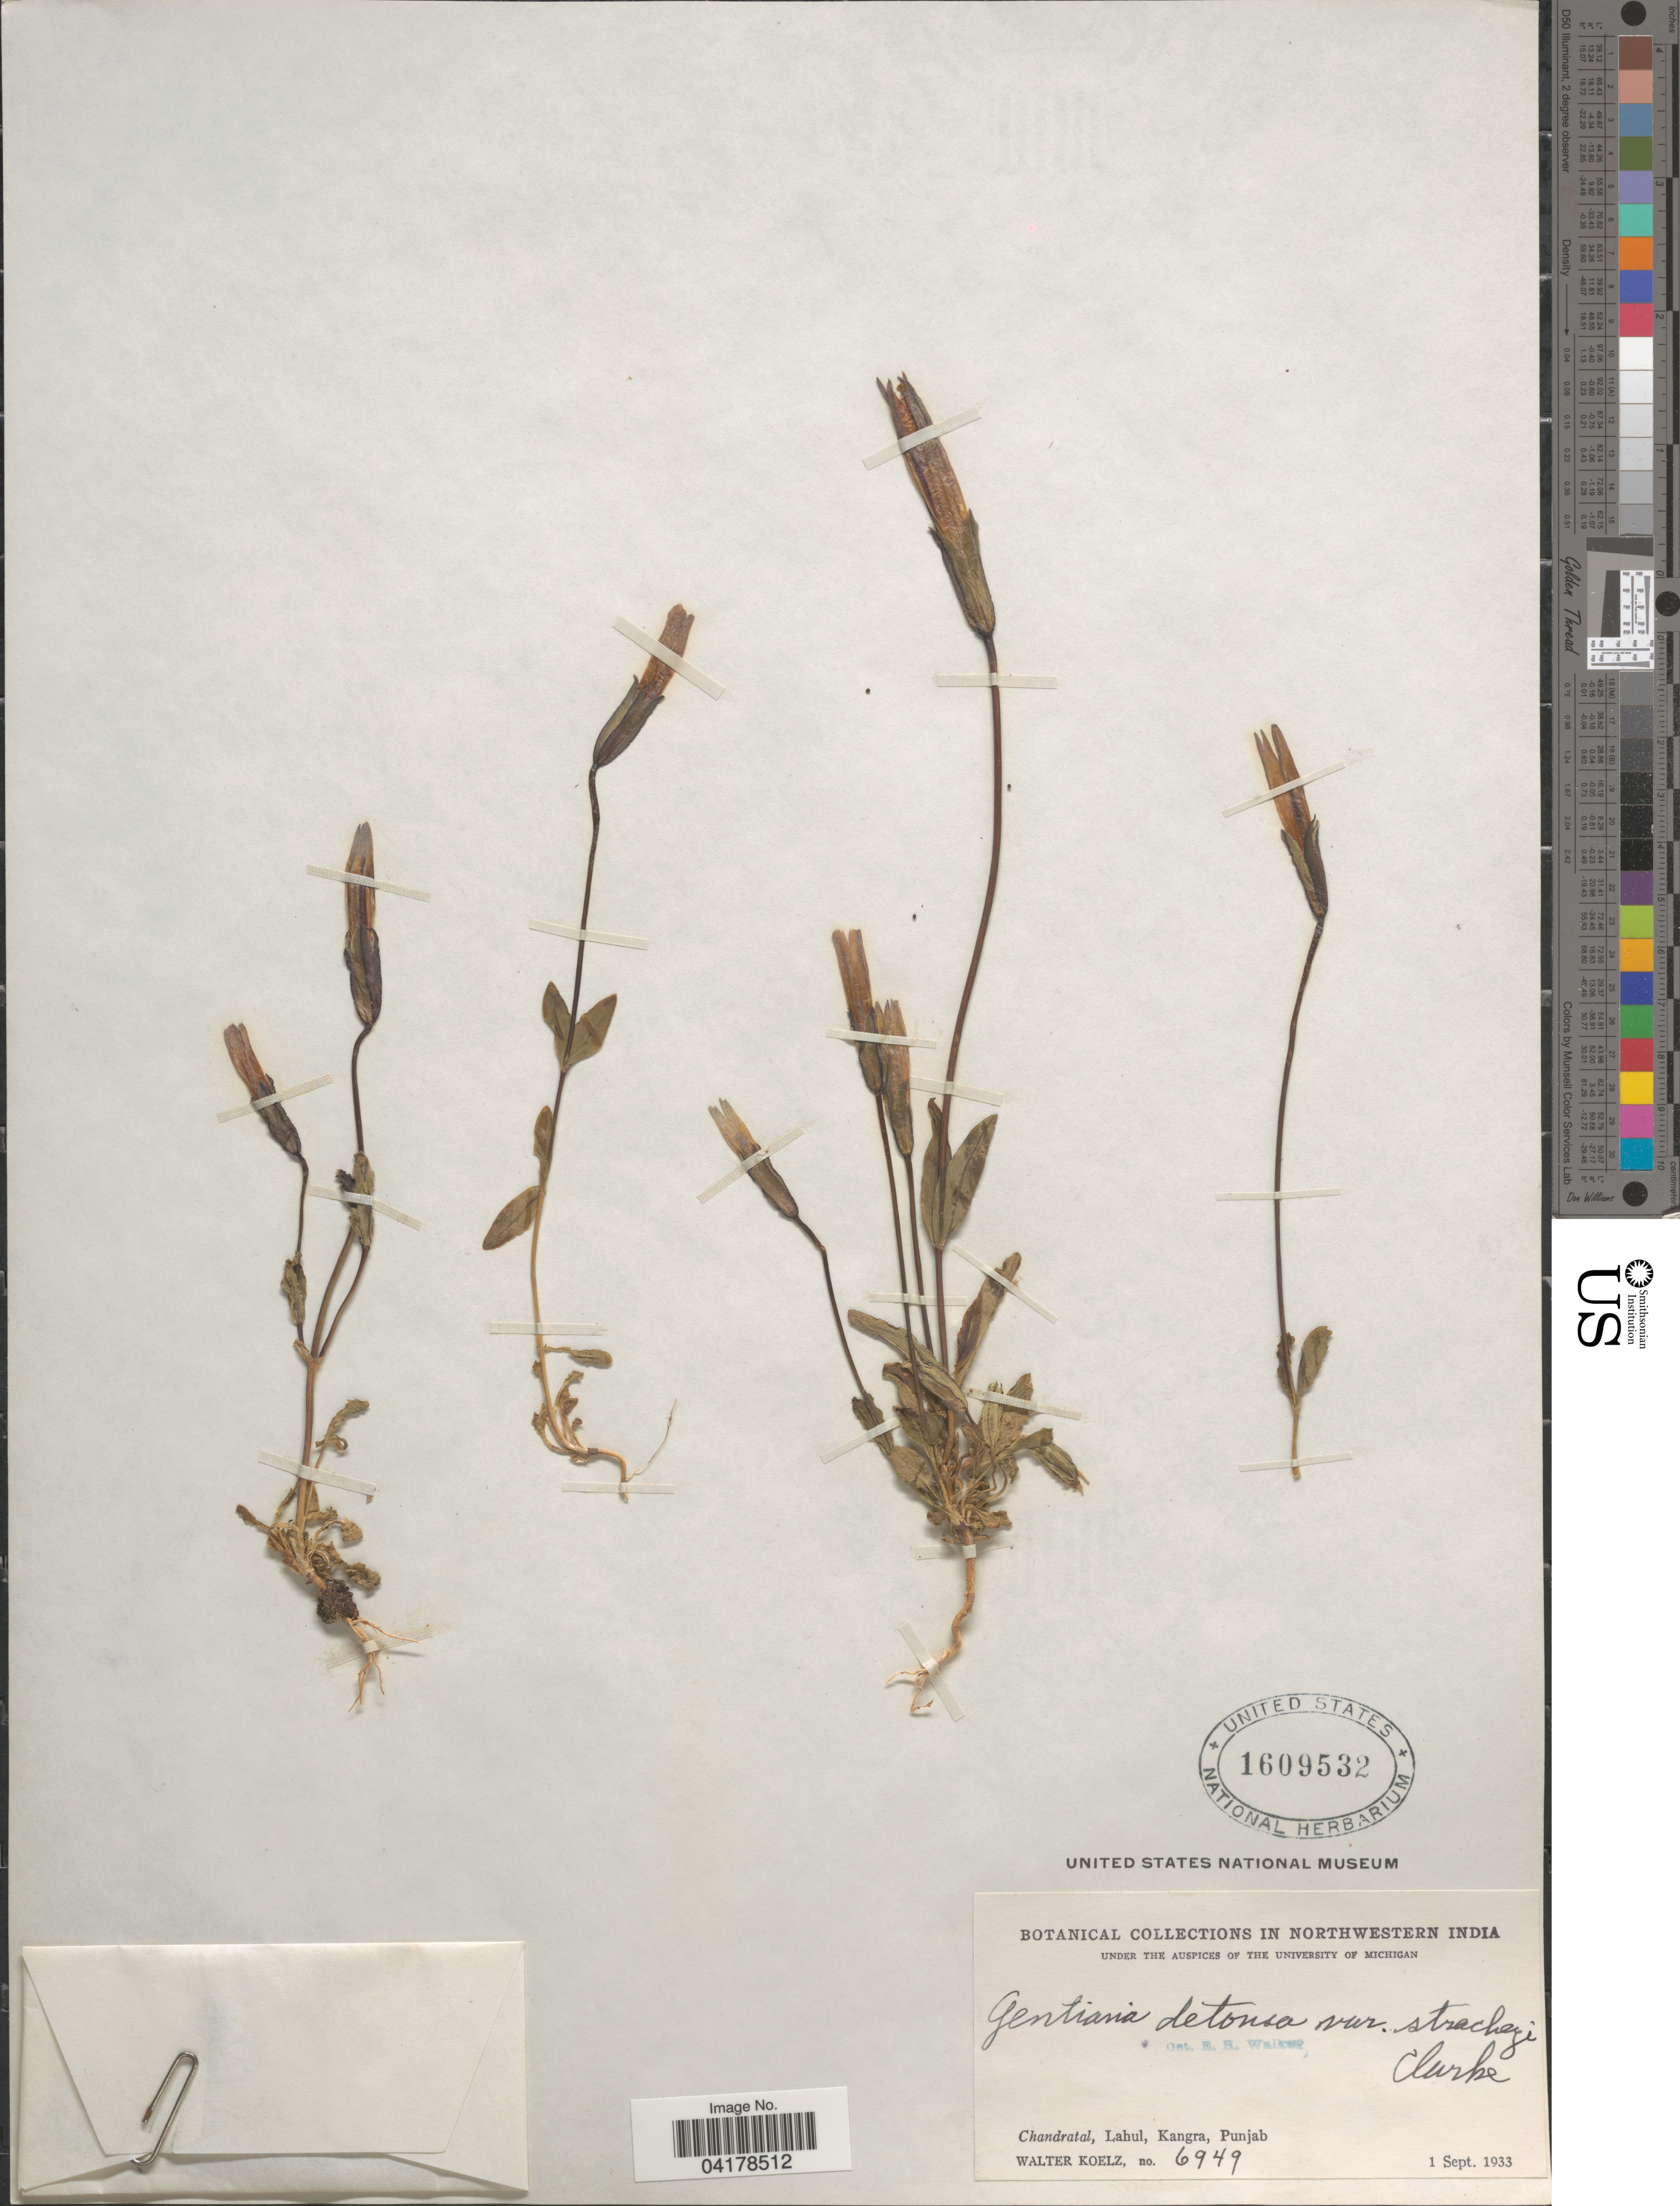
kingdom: Plantae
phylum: Tracheophyta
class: Magnoliopsida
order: Gentianales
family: Gentianaceae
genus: Gentiana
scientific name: Gentiana dentosa var. stracheyi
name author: C.B. Clarke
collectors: W. N. Koelz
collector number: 6949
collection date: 1933-09-01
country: India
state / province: Punjab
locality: In Northwestern India. Chandratal, Lahul, Kangra.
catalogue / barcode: US 1609532